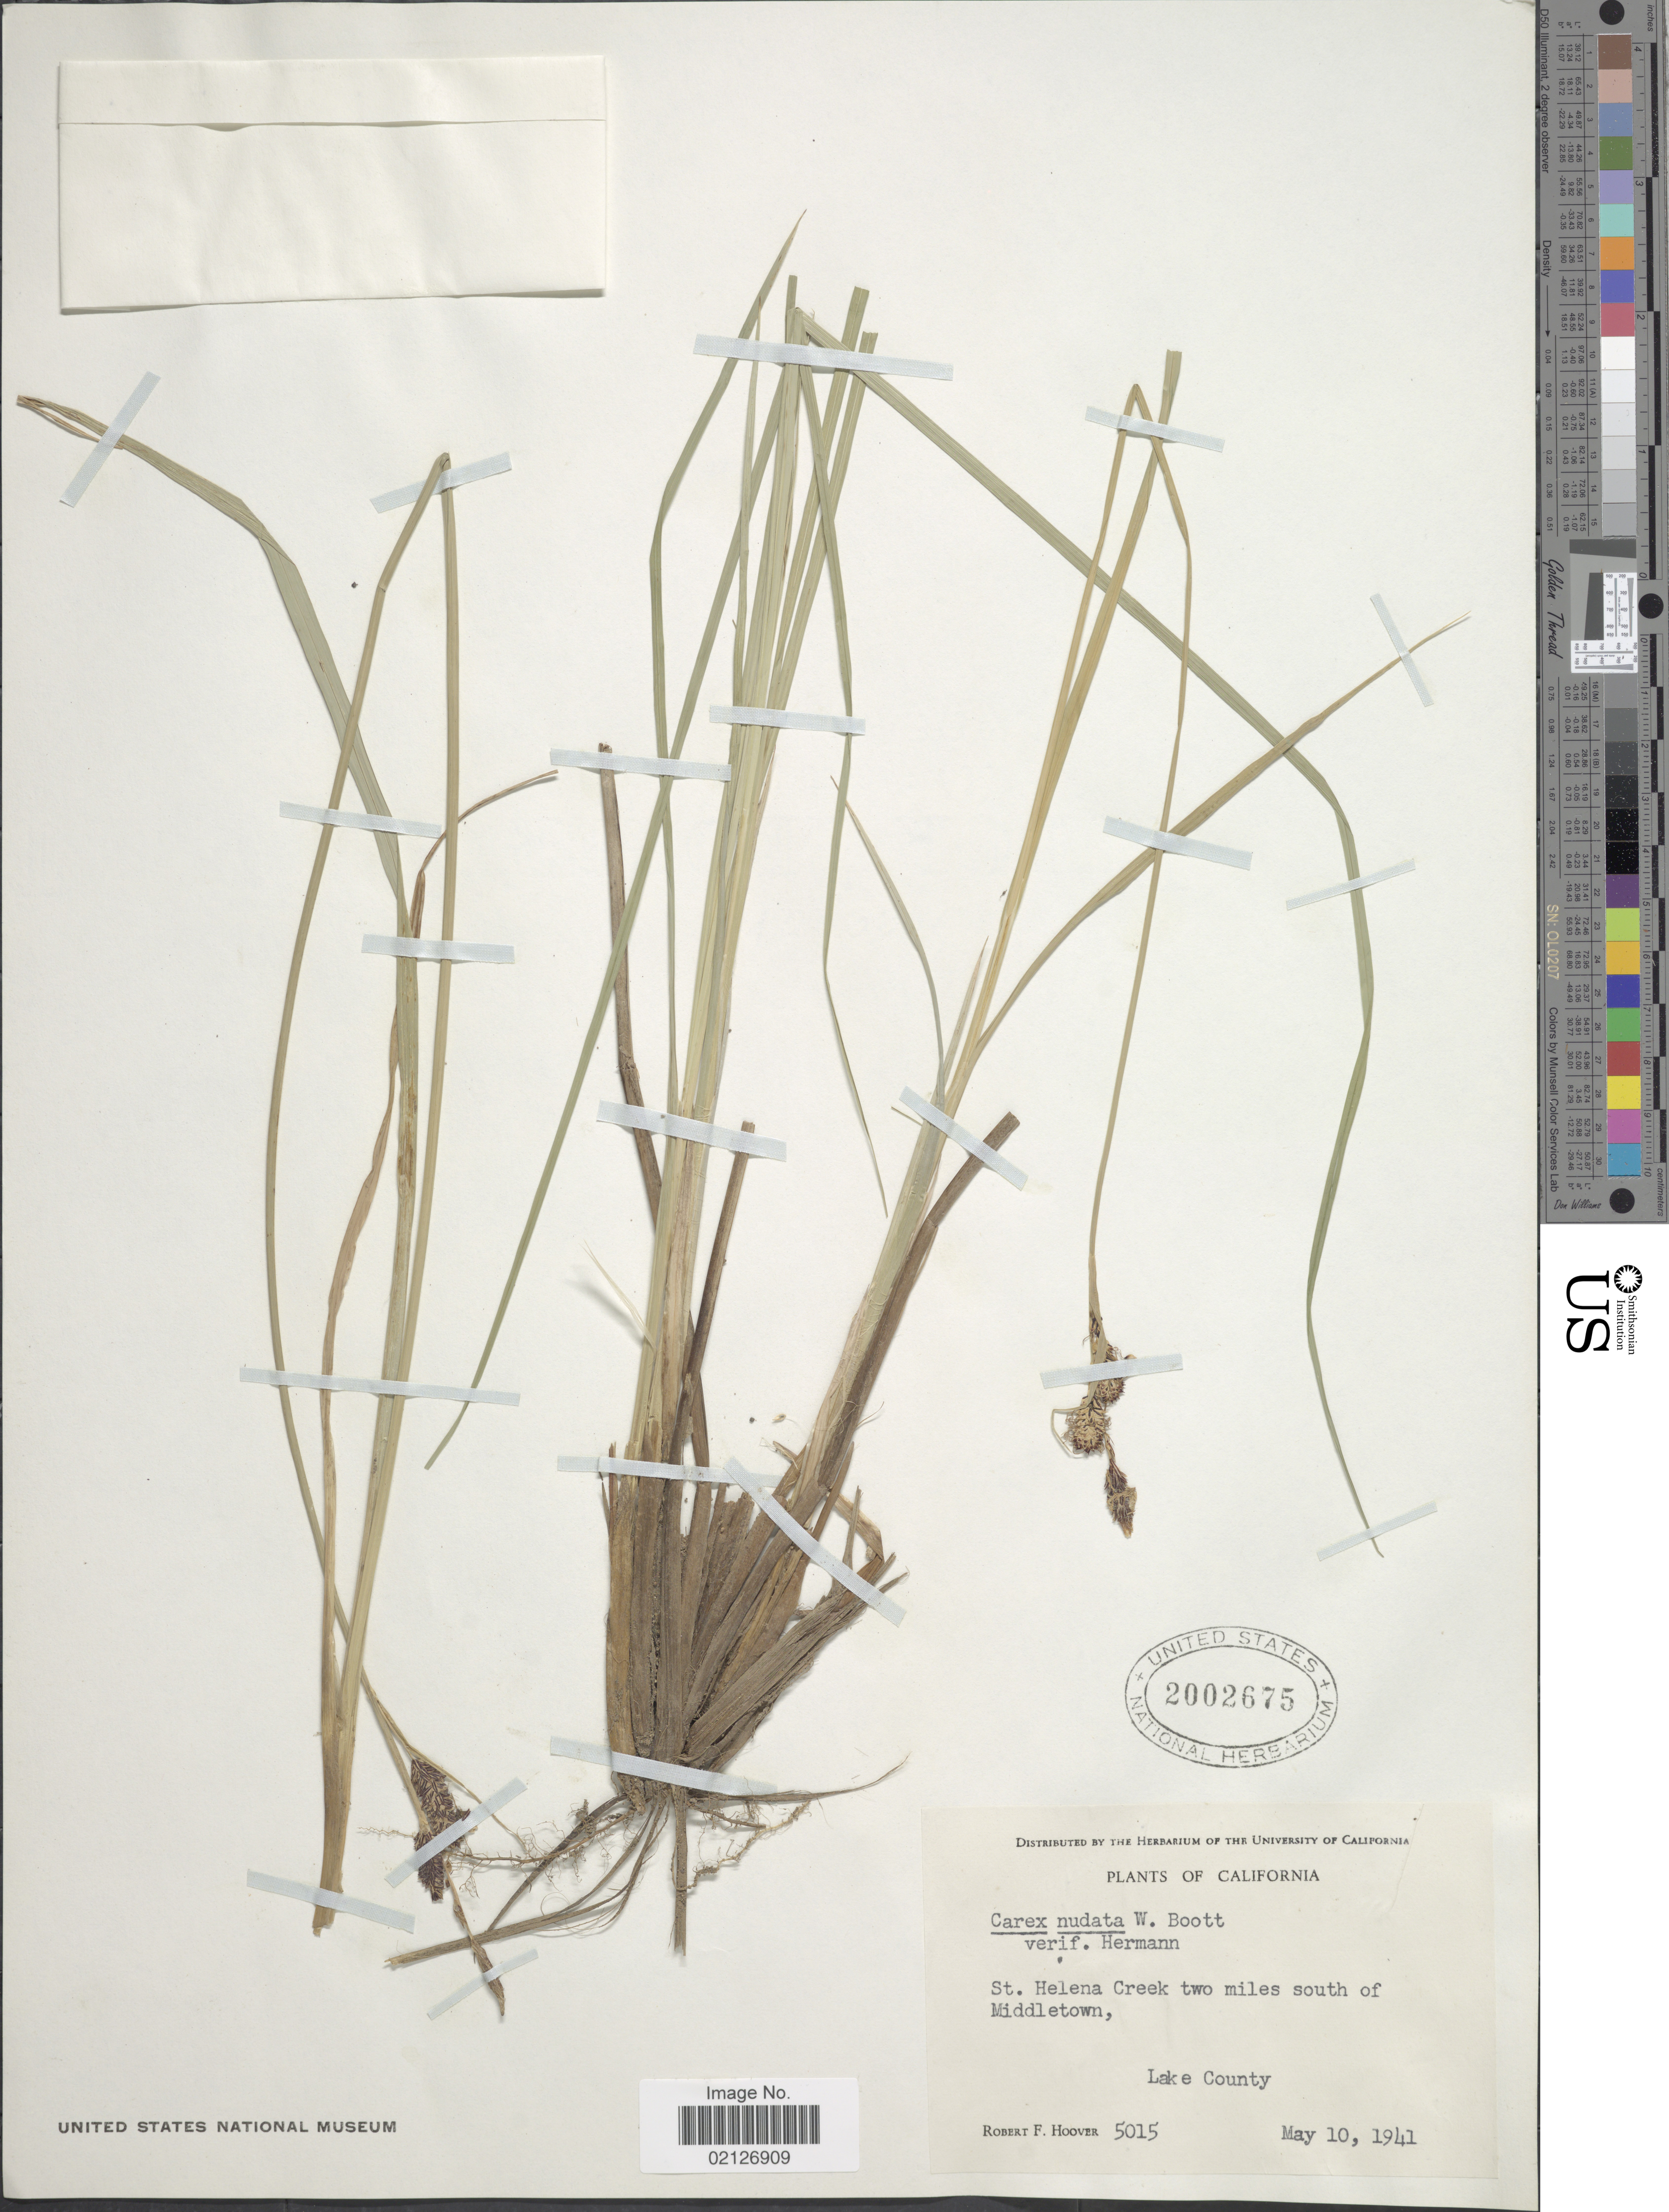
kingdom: Plantae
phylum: Tracheophyta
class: Liliopsida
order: Poales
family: Cyperaceae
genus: Carex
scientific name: Carex nudata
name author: W. Boott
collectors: R. F. Hoover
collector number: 5015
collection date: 1941-05-10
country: United States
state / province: California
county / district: Lake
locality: St. Helena Creek two miles south of Middleton, Lake County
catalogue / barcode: US 2002675